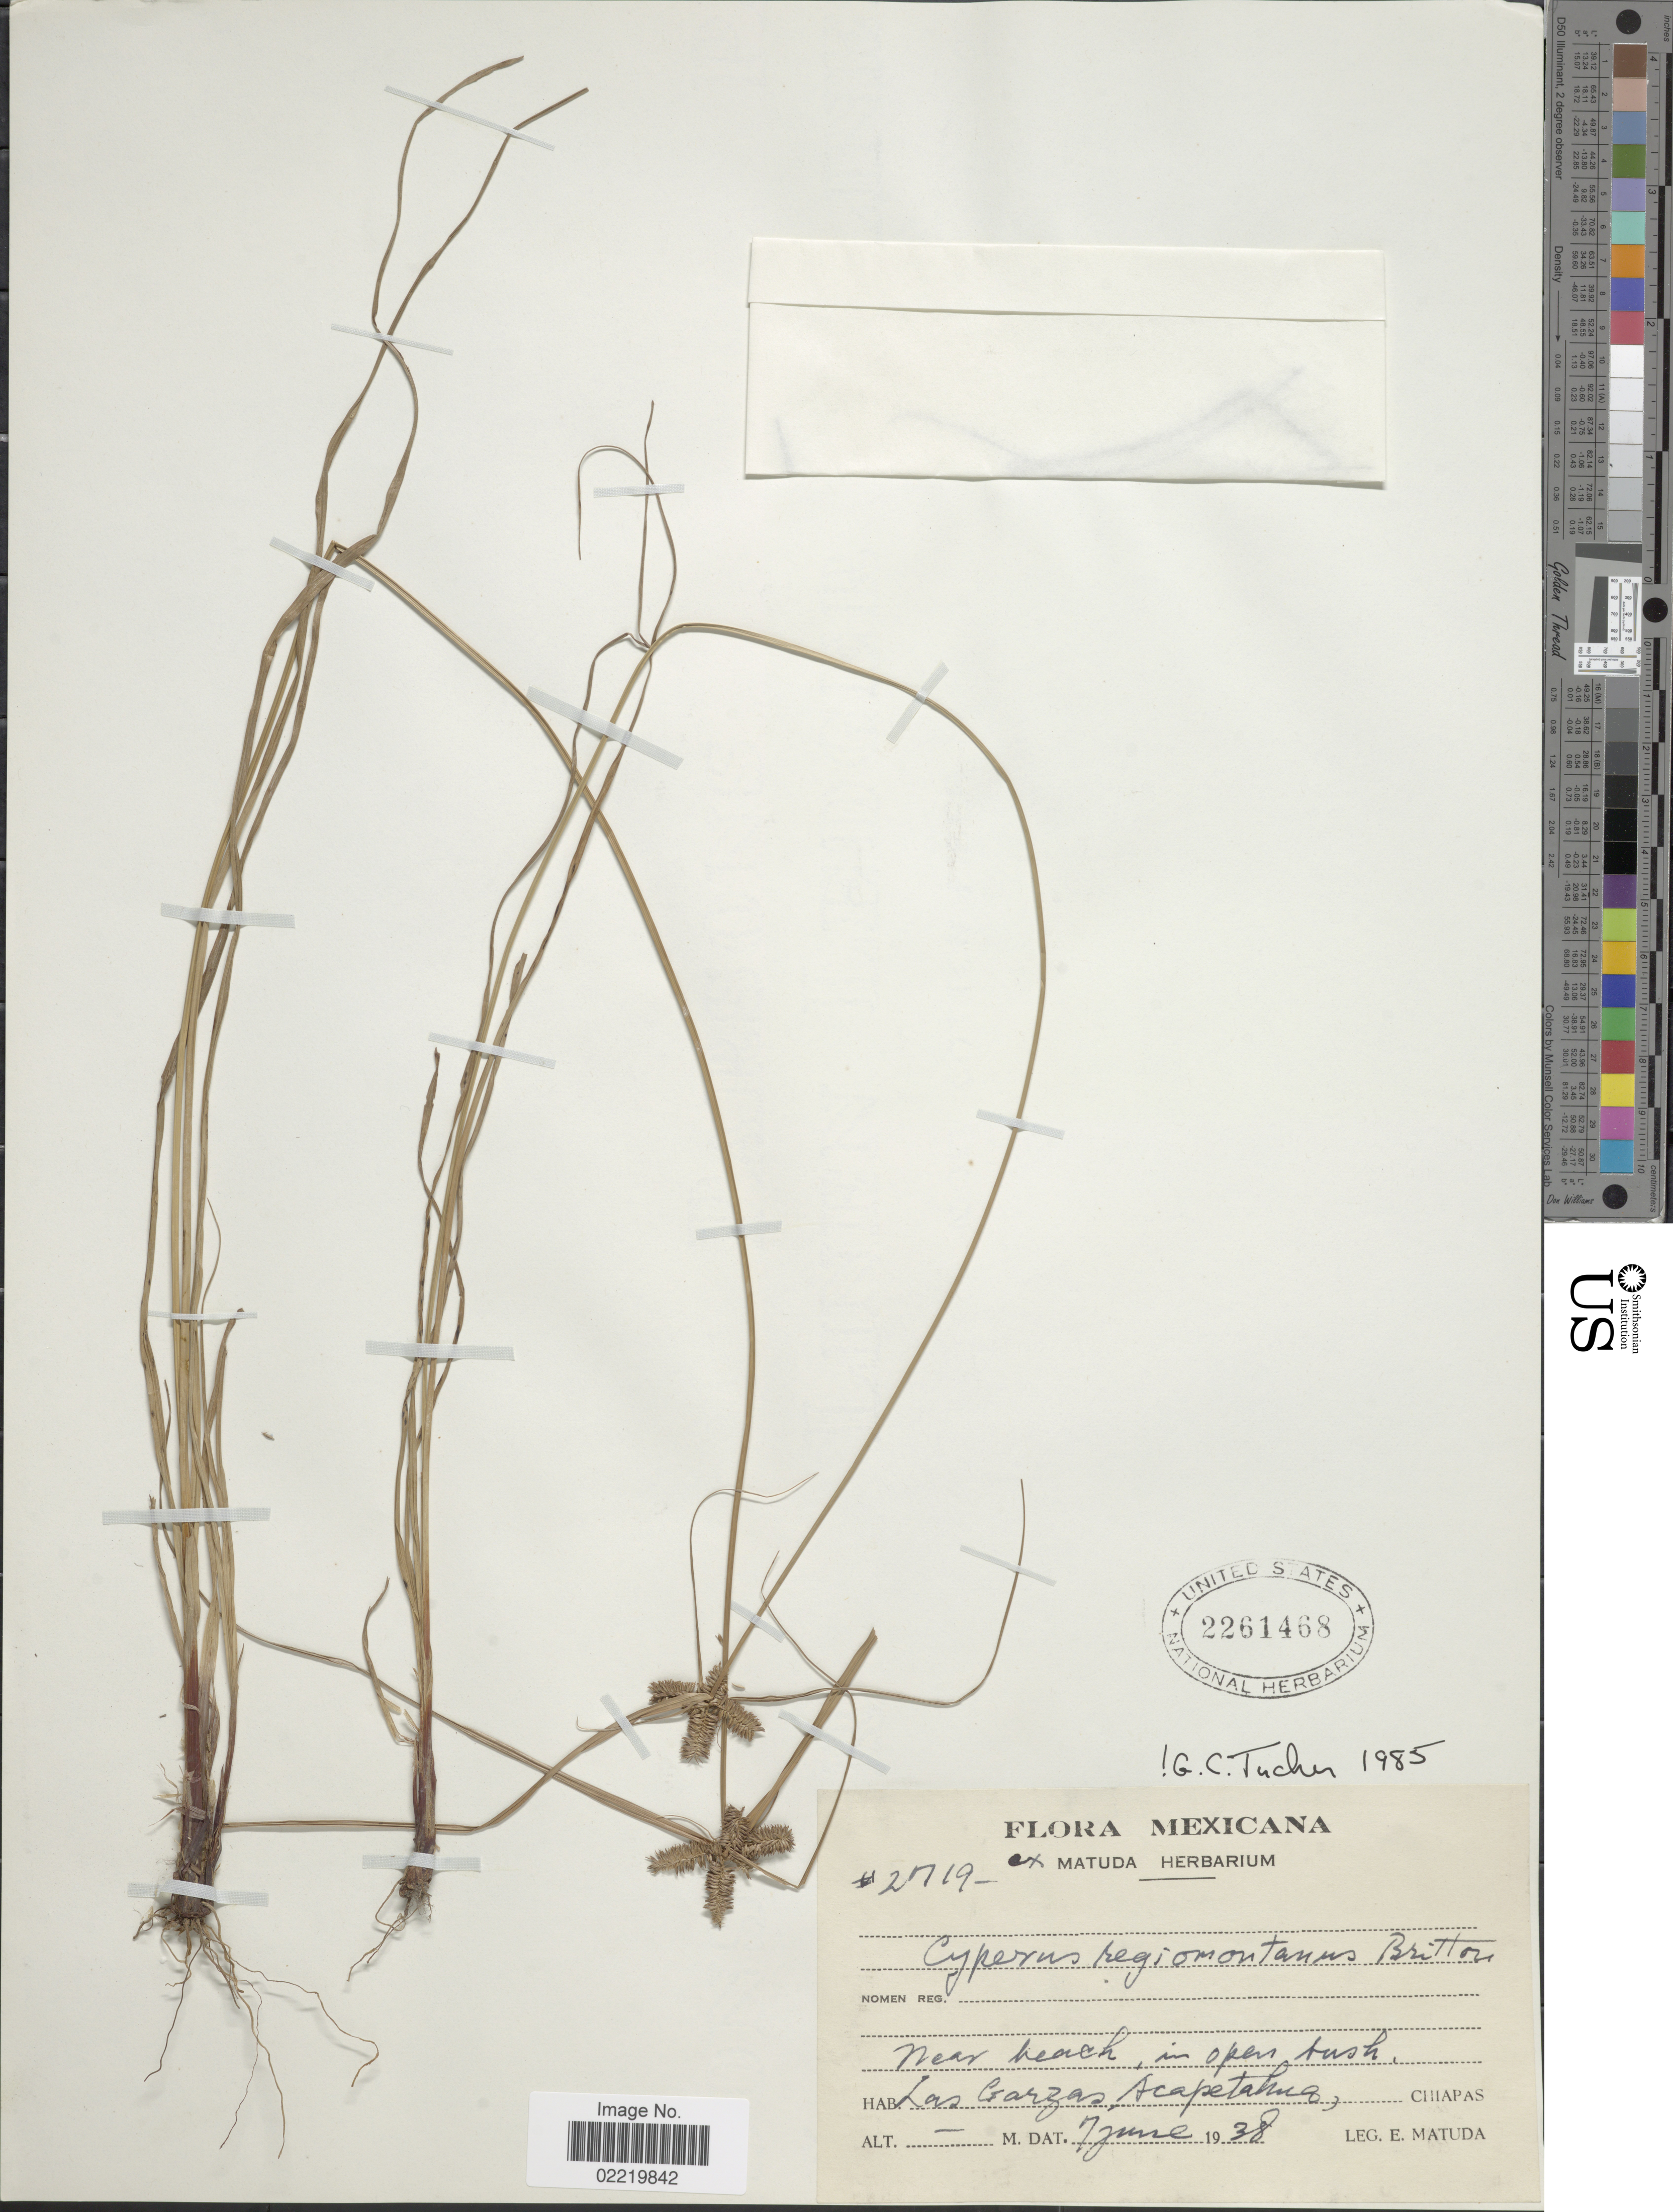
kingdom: Plantae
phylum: Tracheophyta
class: Liliopsida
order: Poales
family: Cyperaceae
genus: Cyperus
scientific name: Cyperus regiomontanus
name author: Britton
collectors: E. Matuda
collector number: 2719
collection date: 1938-06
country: Mexico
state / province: Chiapas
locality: Near beach, in open bush, Las Garzas, Ascapetahua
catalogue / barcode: US 2261468